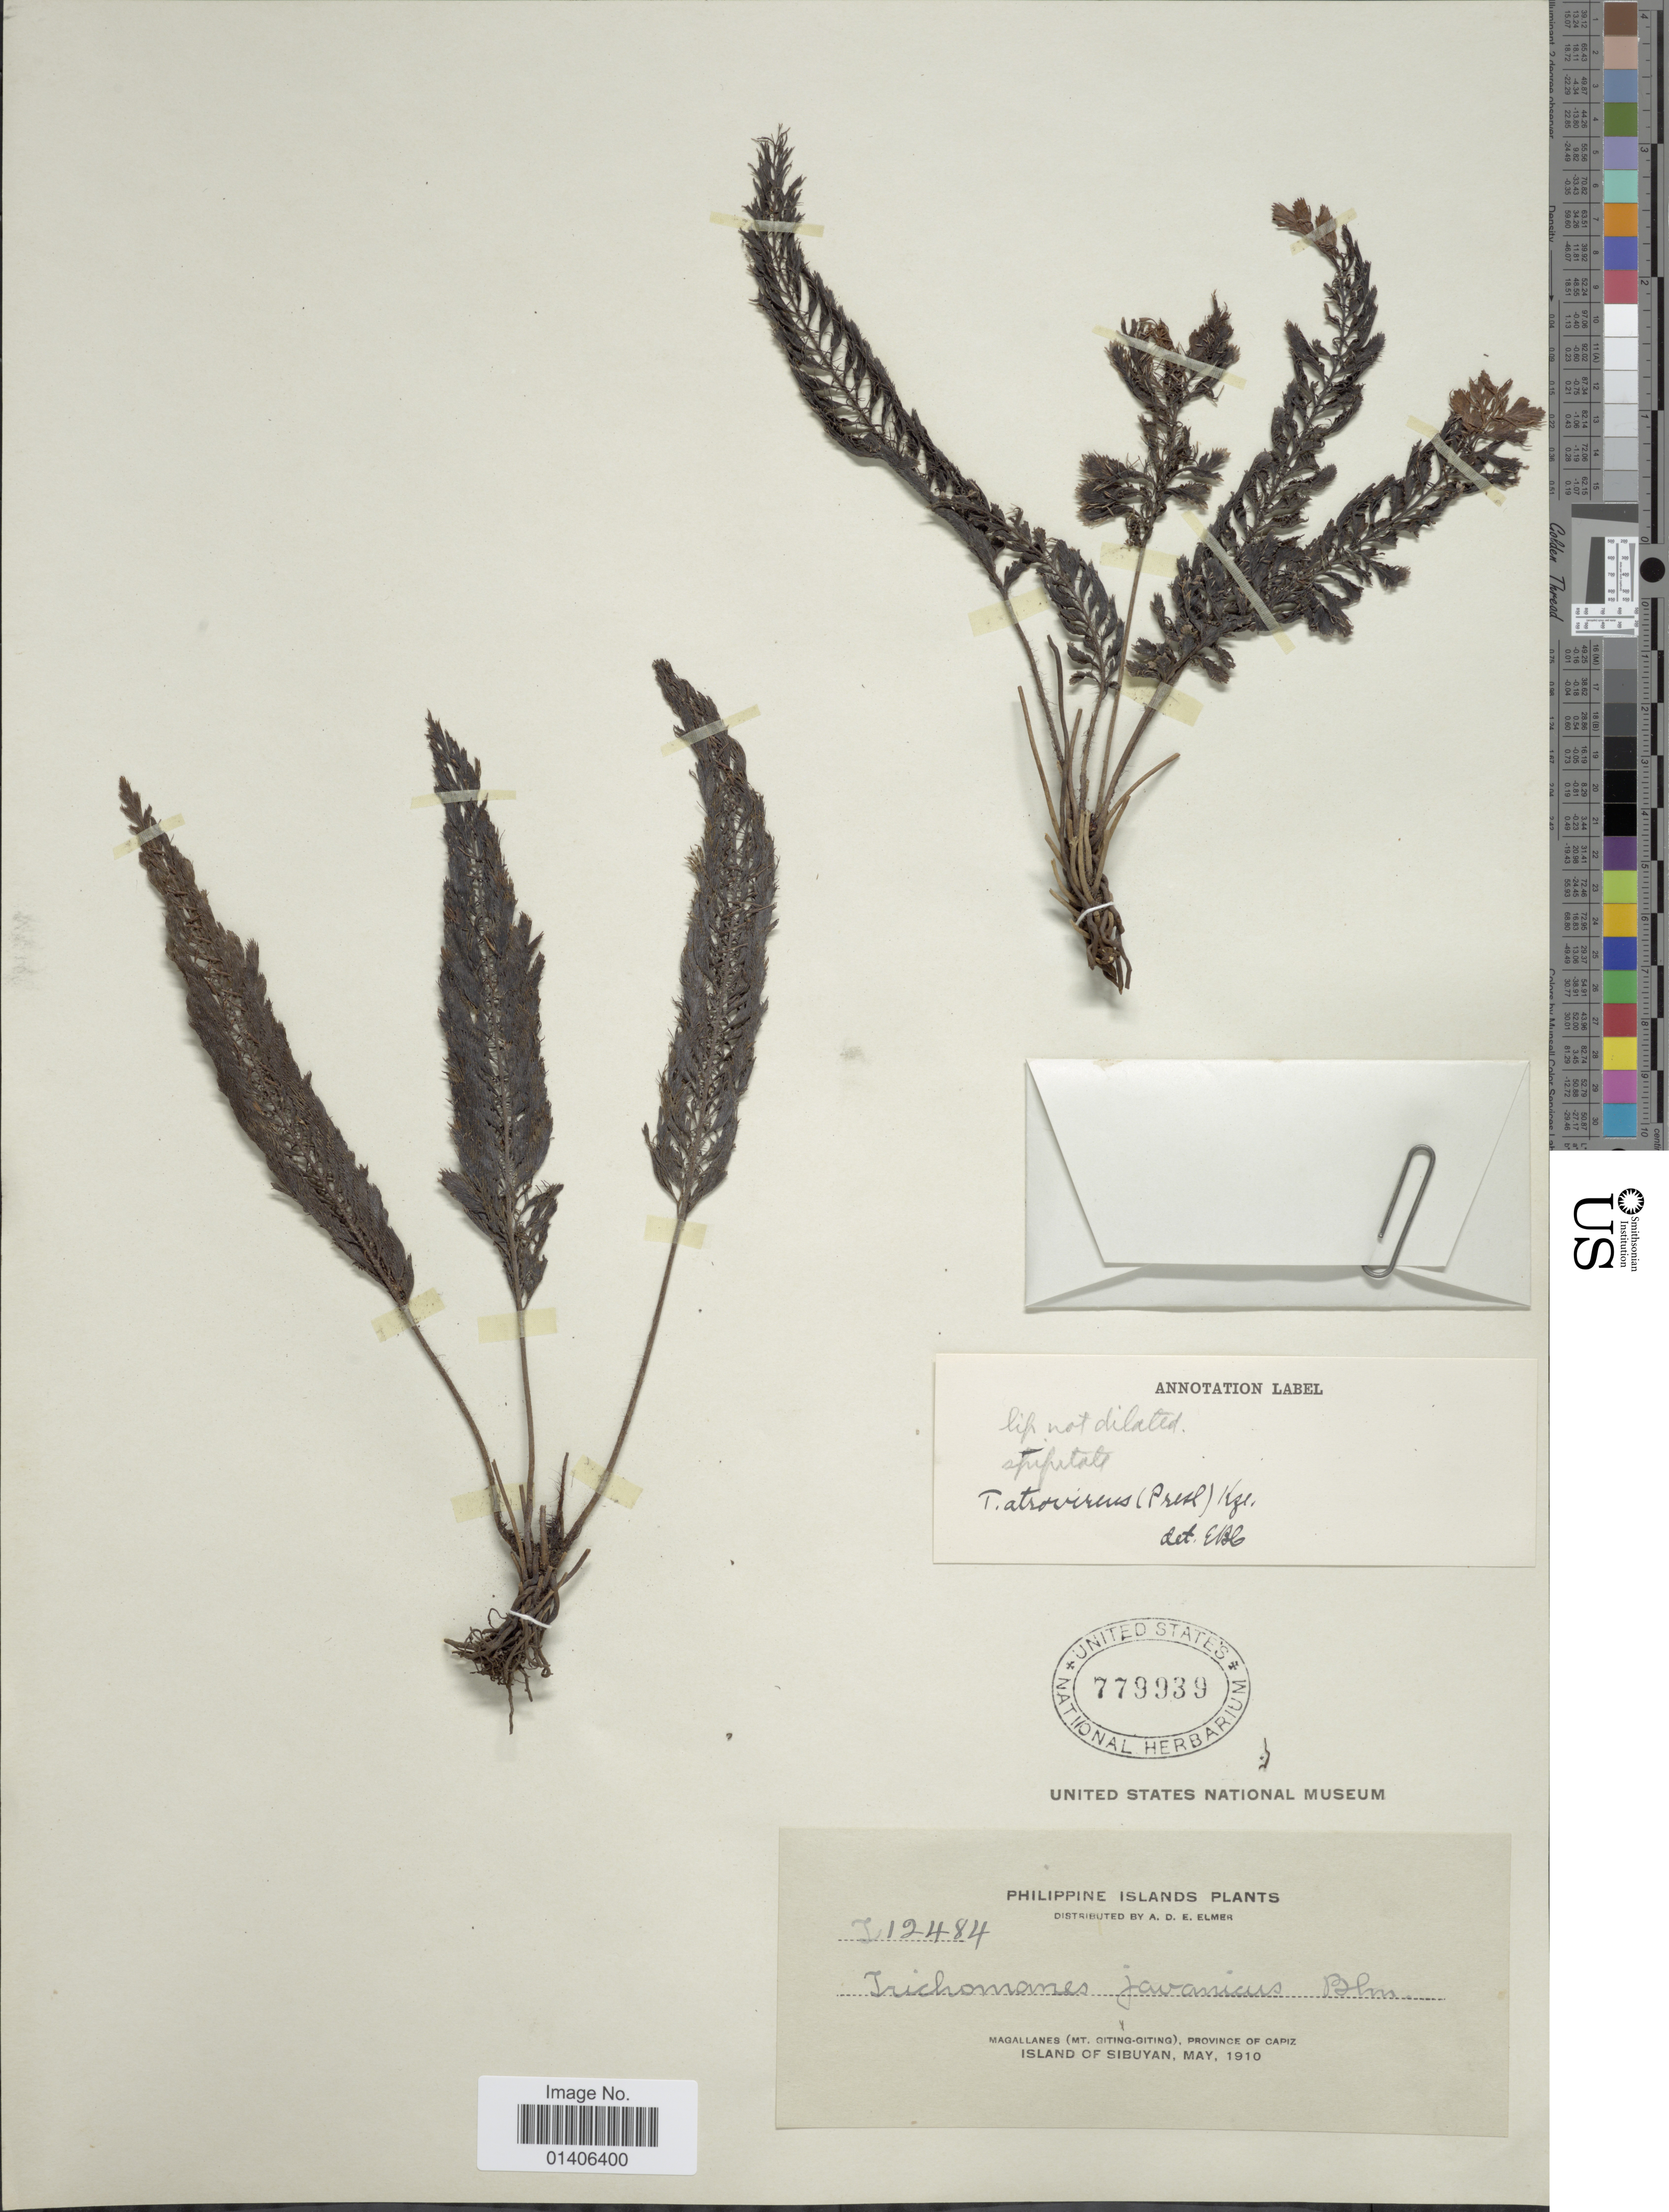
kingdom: Plantae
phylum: Tracheophyta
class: Polypodiopsida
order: Hymenophyllales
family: Hymenophyllaceae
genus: Cephalomanes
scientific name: Cephalomanes atrovirens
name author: C. Presl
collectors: A. D. E. Elmer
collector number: L 12484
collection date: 1910-05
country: Philippines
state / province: Western Visayas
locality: Magallanes (Mt Giting-Giting), Province of Capiz, Island of Sibuyan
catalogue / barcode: US 779939